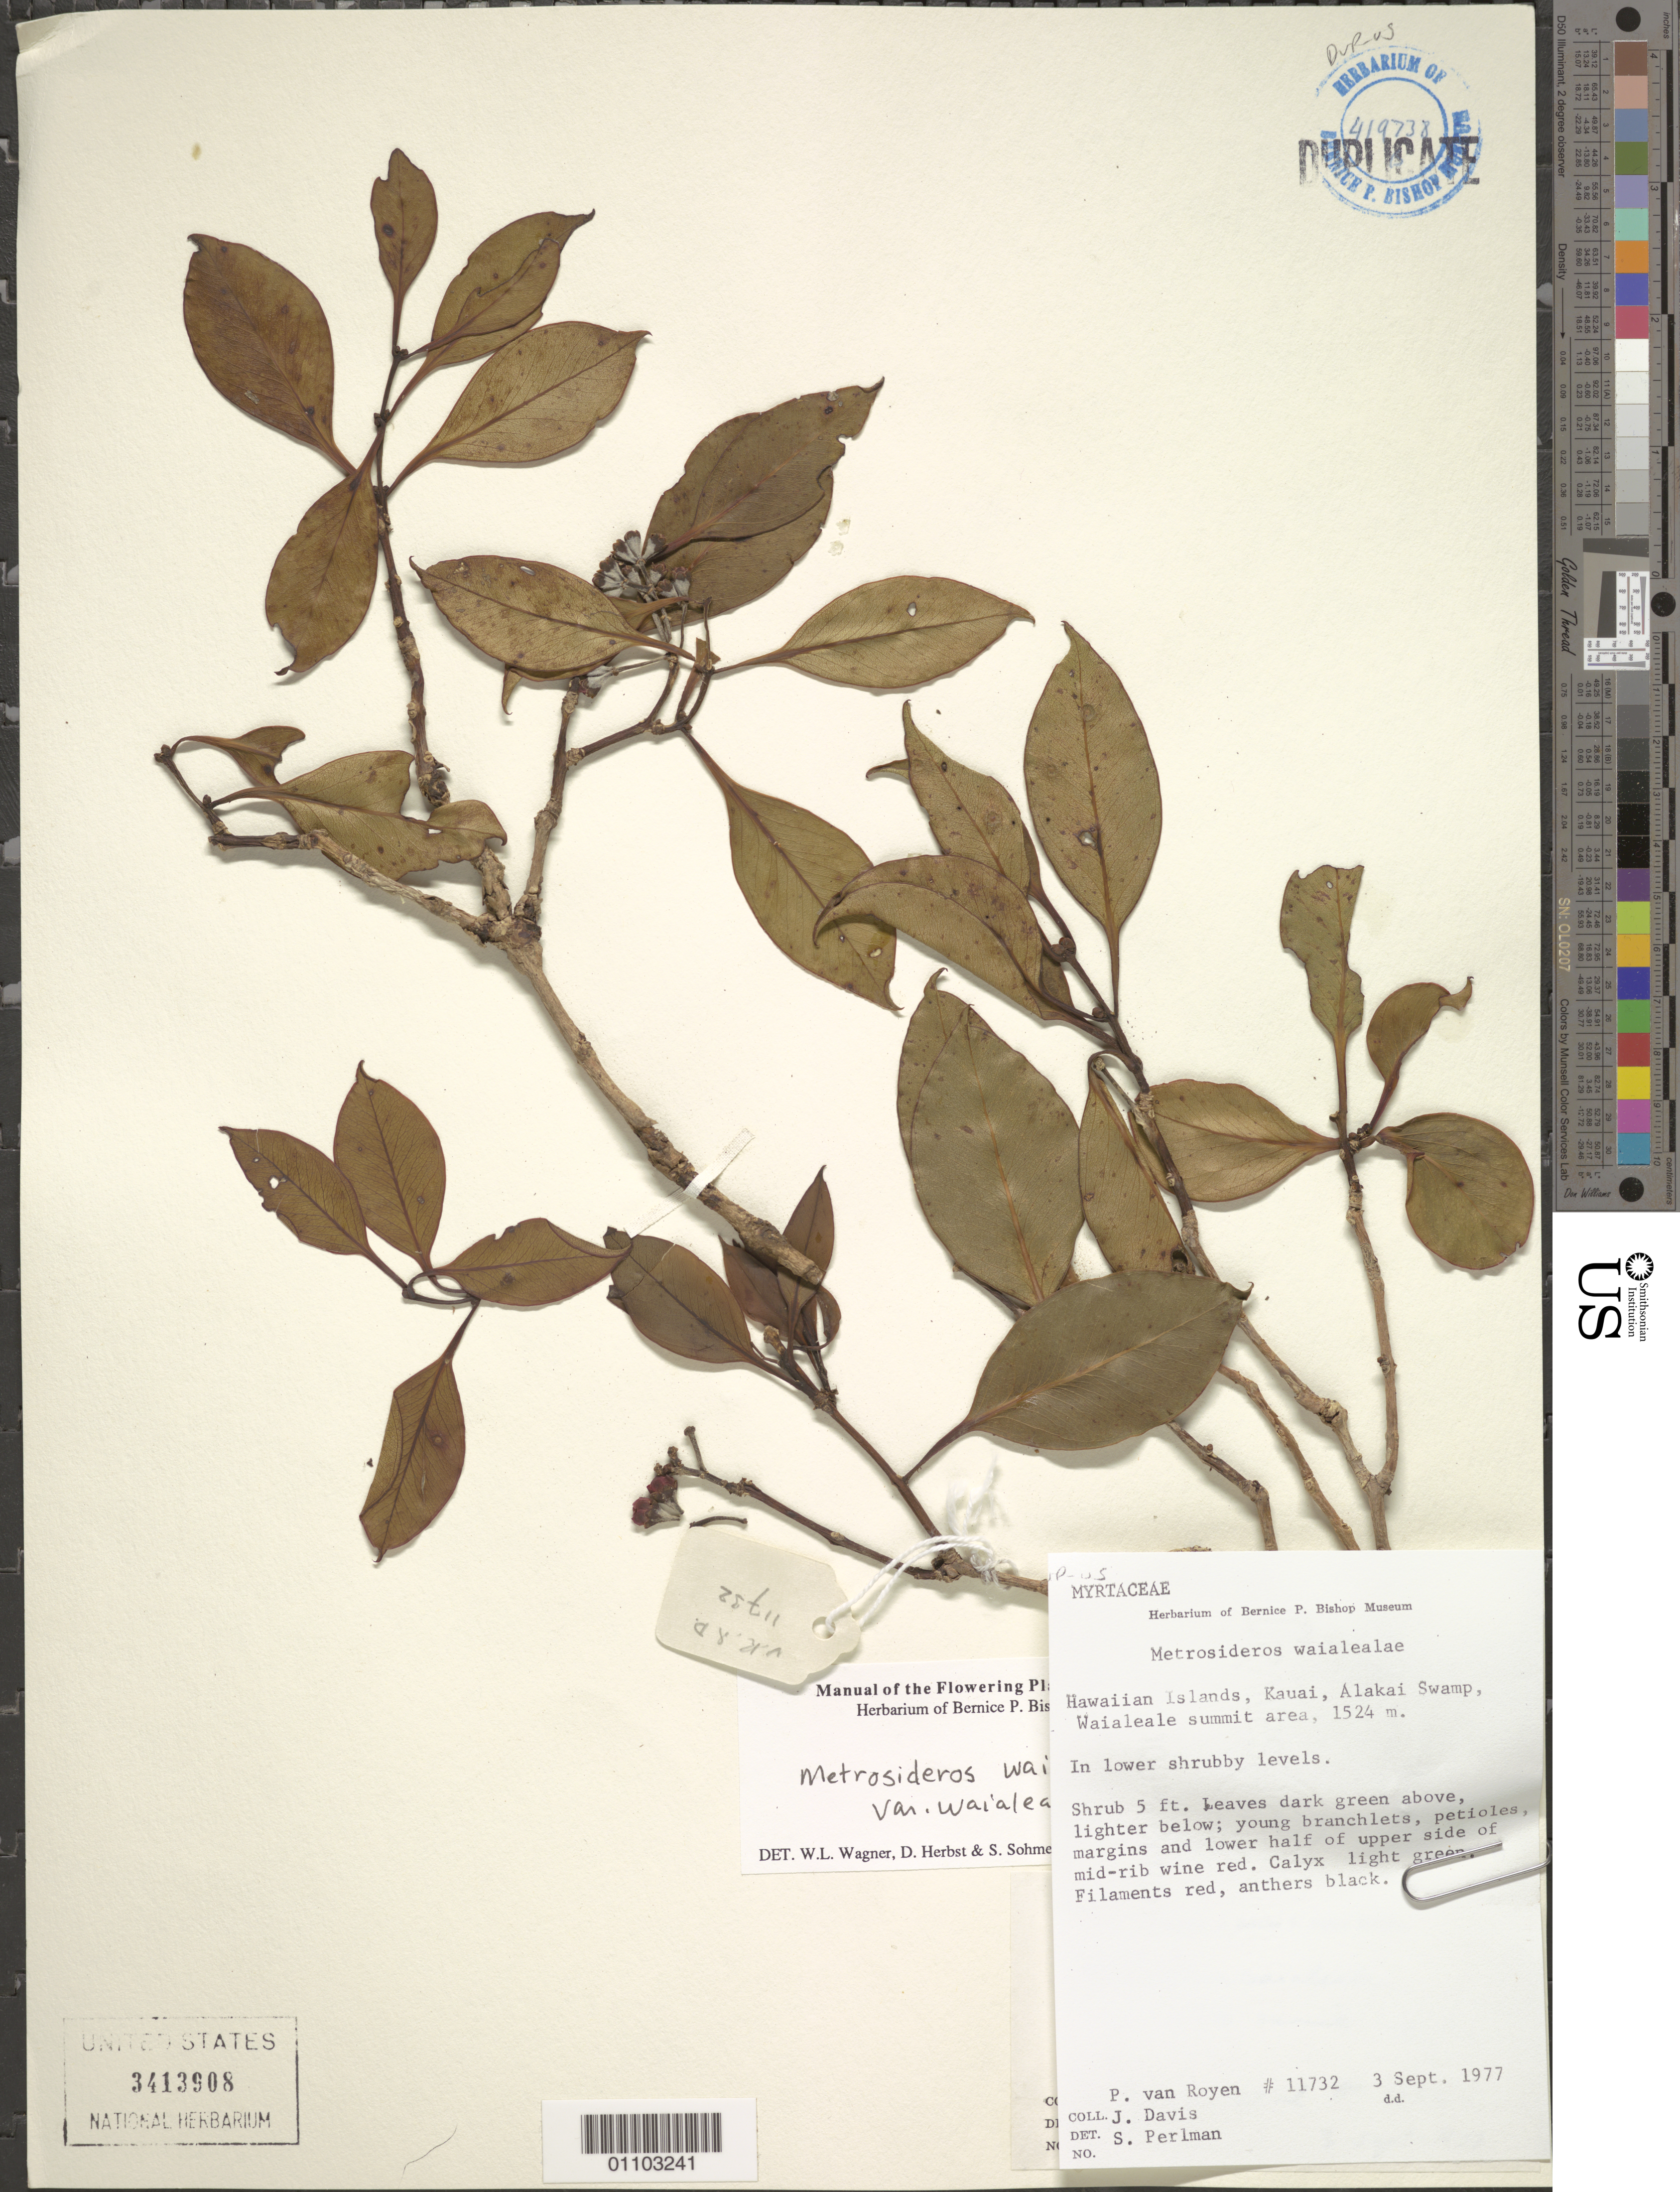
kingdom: Plantae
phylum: Tracheophyta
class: Magnoliopsida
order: Myrtales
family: Myrtaceae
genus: Metrosideros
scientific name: Metrosideros waialealae var. waialealae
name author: (Rock) Rock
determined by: Herbst, D. R.; Sohmer, S. H.; Wagner, W. L.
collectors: P. van Royen, J. Davis & S. P. Perlman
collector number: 11732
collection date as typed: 3 Sep 1977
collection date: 1977-09-03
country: United States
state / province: Hawaii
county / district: Kauai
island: Kaua'i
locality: Alakai Swamp, Waialeale summit area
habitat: Shrub 5 ft.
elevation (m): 1524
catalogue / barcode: US 3413908